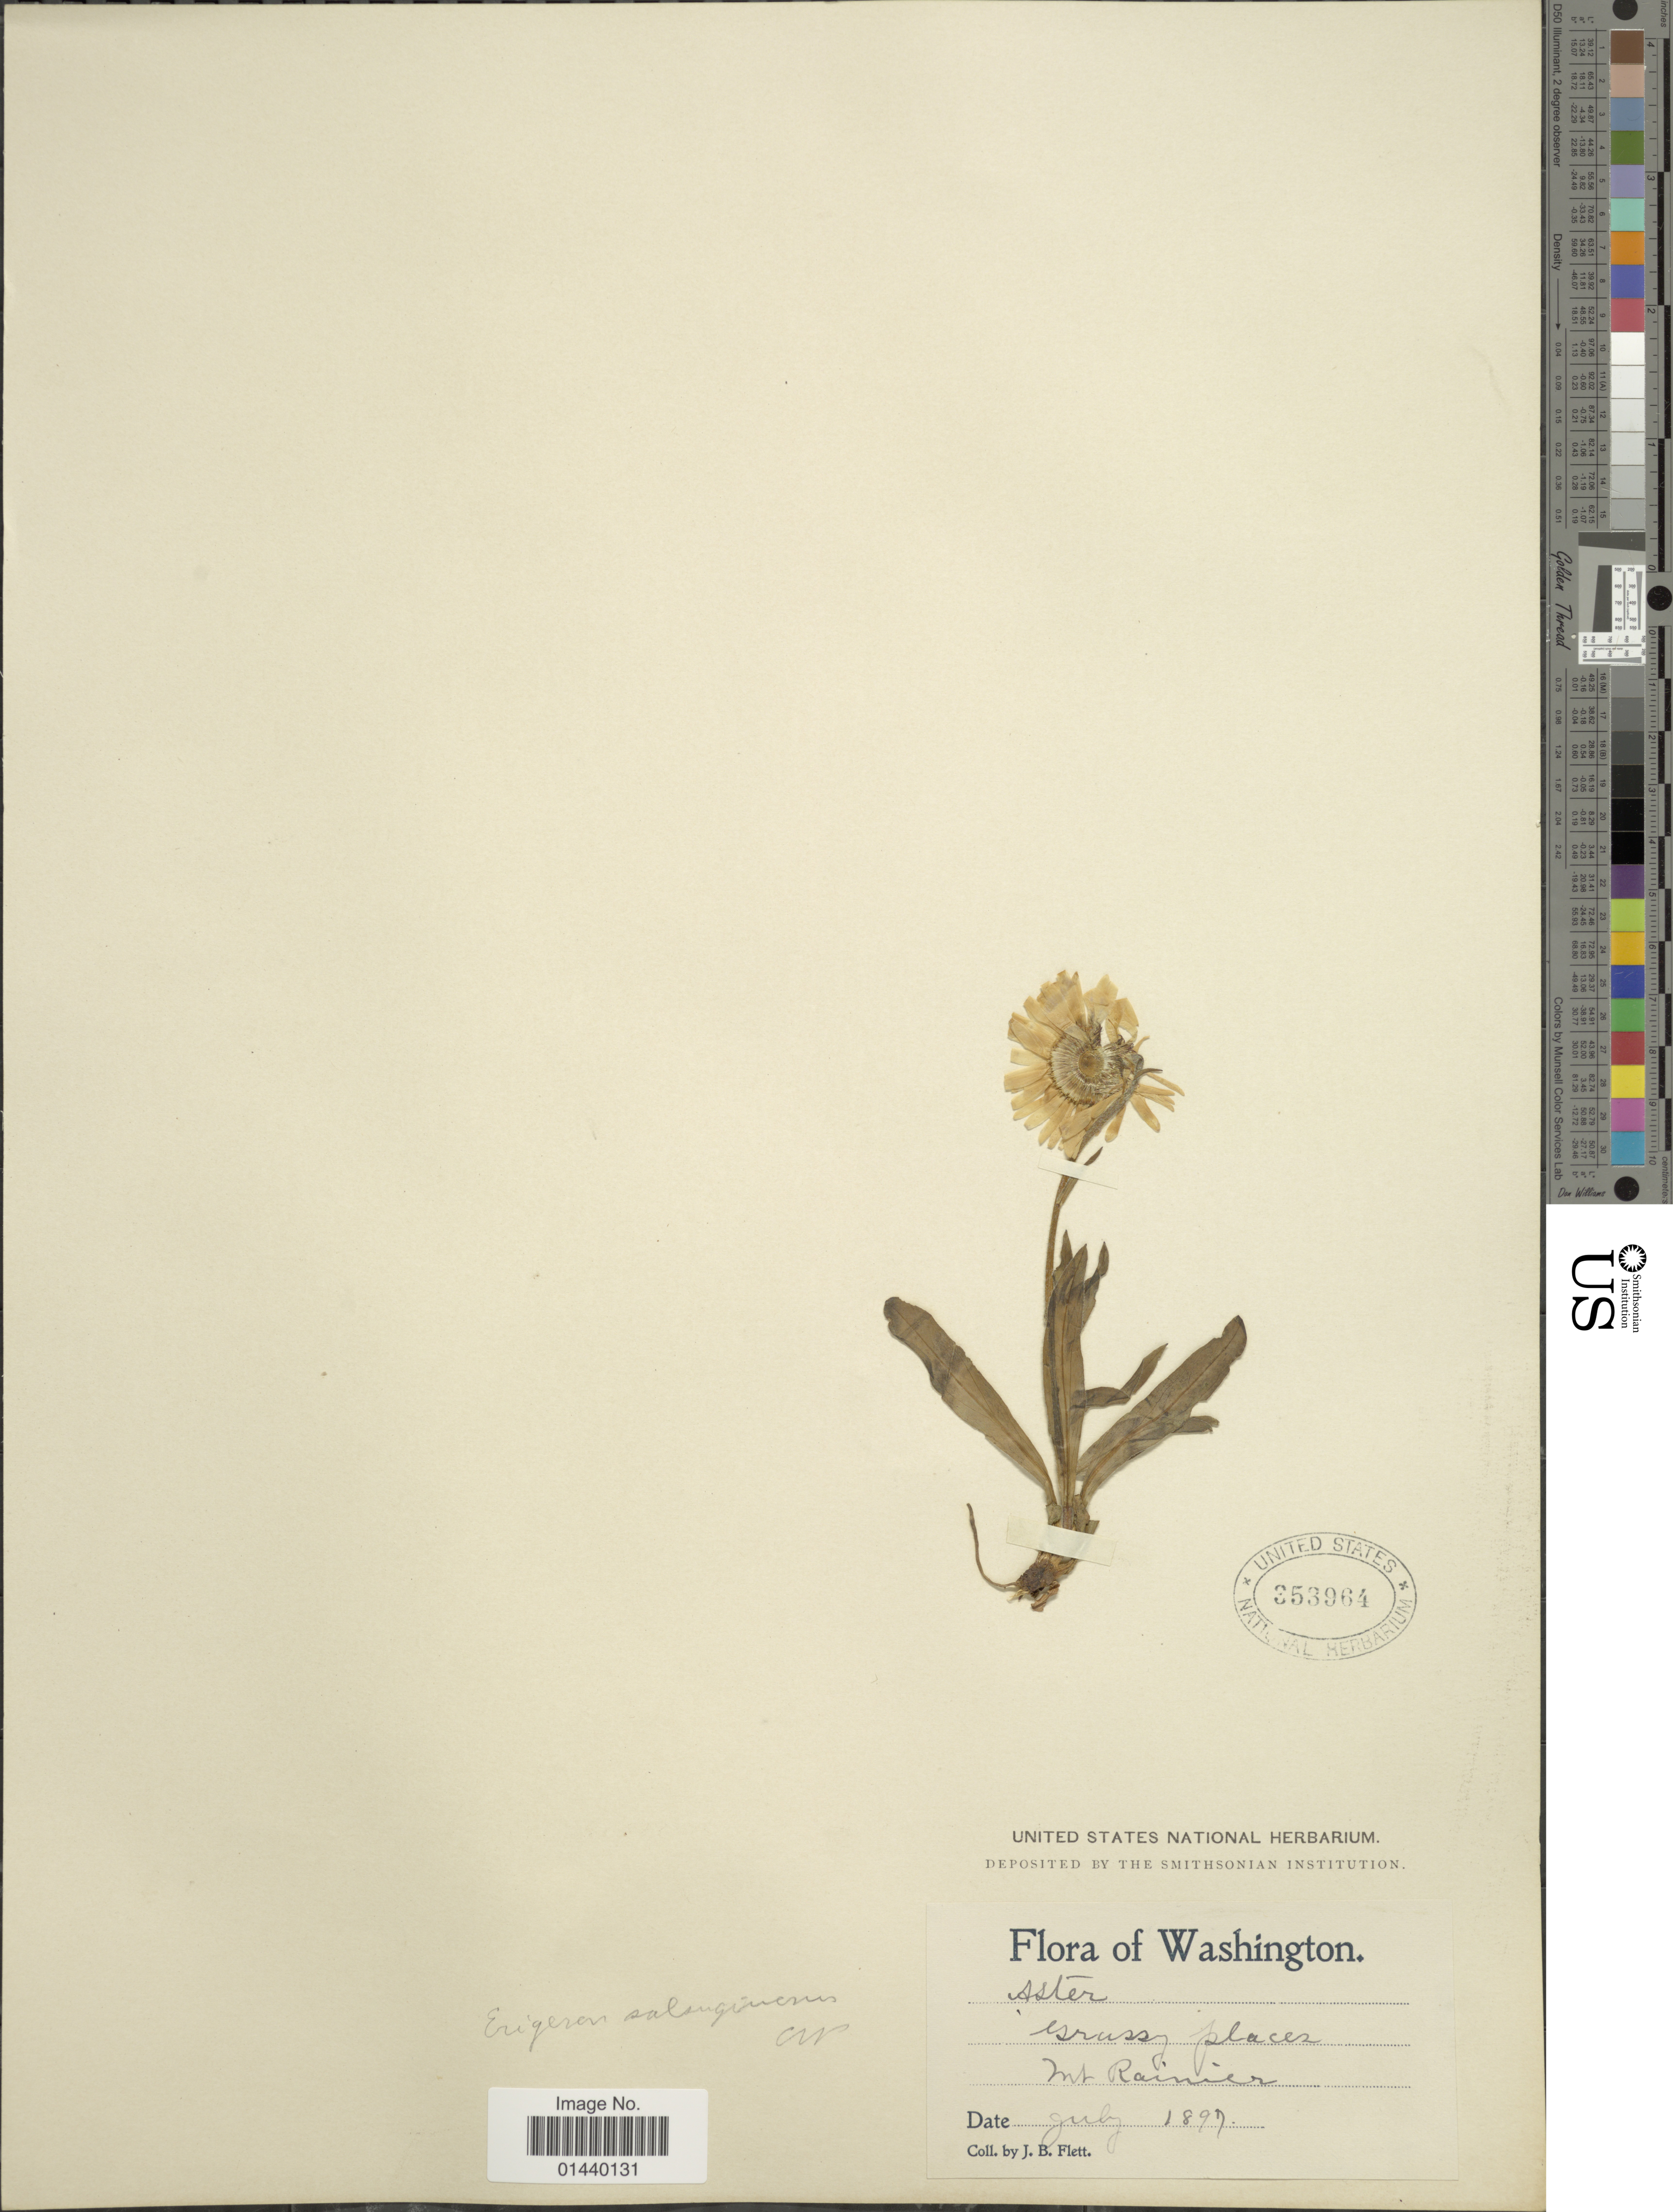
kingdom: Plantae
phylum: Tracheophyta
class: Magnoliopsida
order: Asterales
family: Asteraceae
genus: Erigeron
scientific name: Erigeron salsuginosus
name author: (Richardson ex R. Br.) A. Gray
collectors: J. Flett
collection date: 1897-07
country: United States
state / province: Washington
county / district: Pierce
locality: Mt Rainier.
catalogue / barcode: US 353964